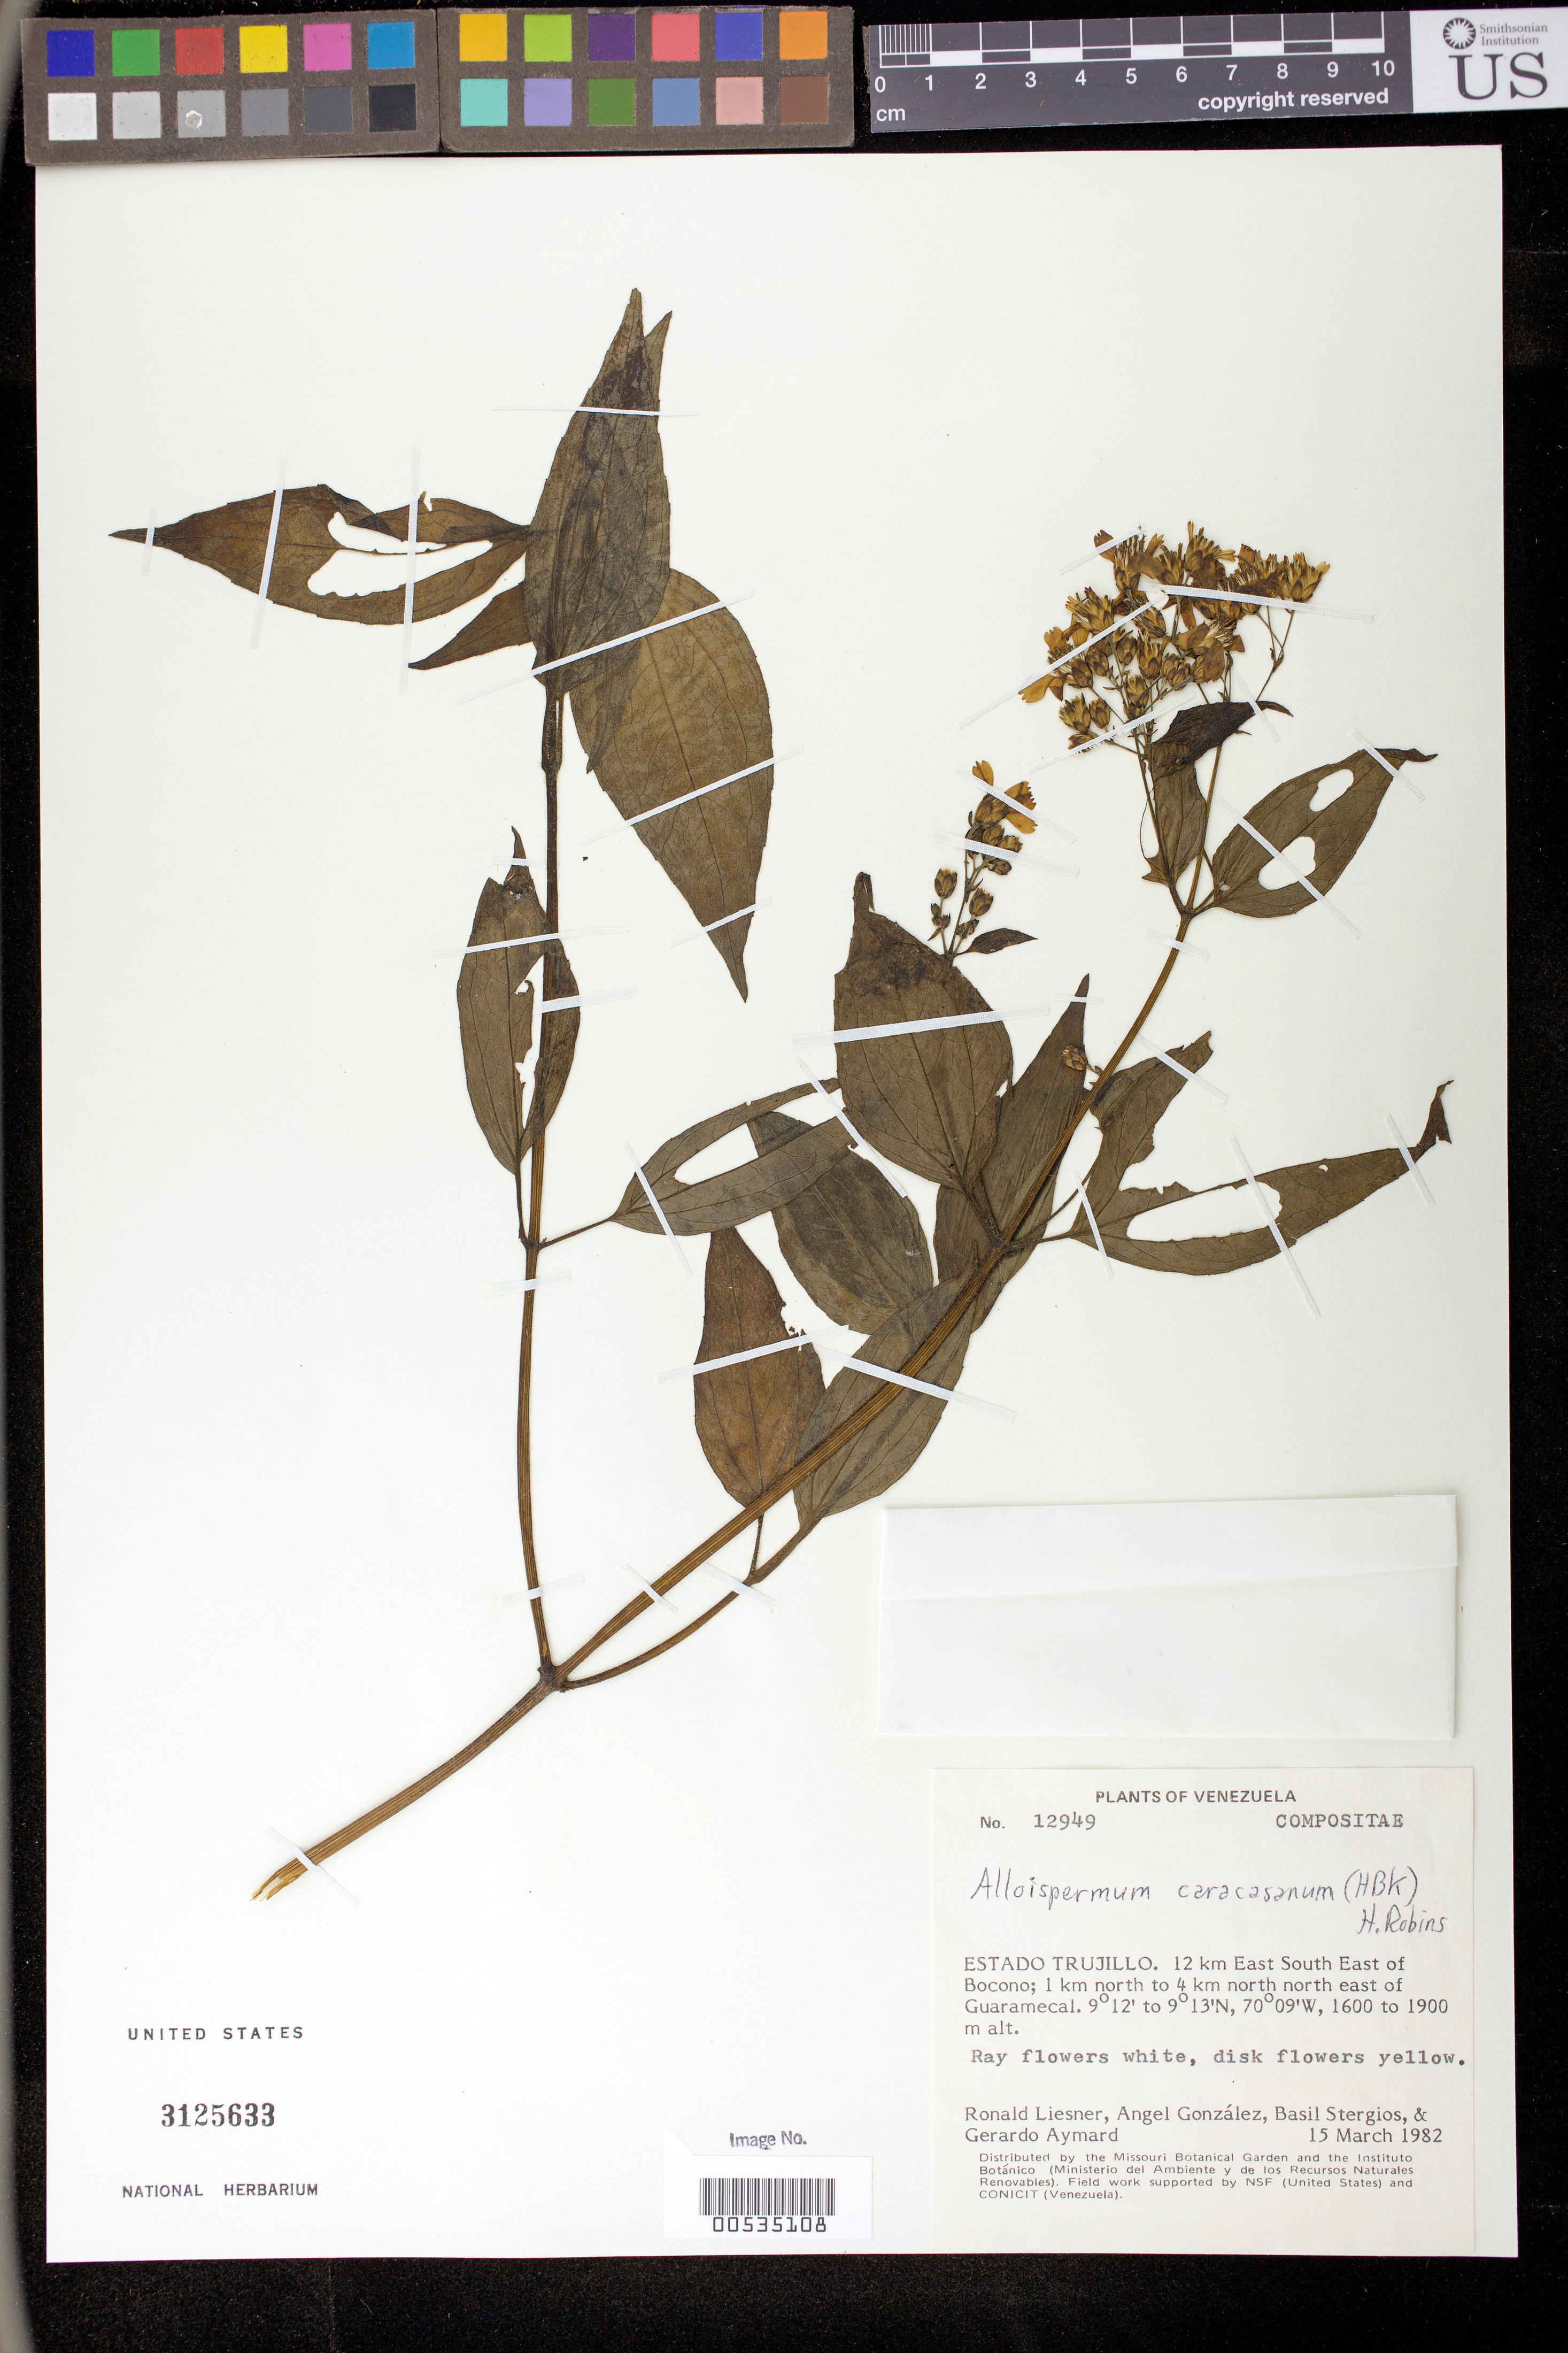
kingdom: Plantae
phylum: Tracheophyta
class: Magnoliopsida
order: Asterales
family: Asteraceae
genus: Alloispermum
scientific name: Alloispermum caracasanum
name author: (Kunth) H. Rob.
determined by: Robinson, Harold E., (US)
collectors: R. L. Liesner, A. C. González, B. G. Stergios & G. A. Aymard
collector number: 12949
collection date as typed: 15 Mar 1982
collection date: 1982-03-15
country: Venezuela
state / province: Trujillo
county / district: Boconó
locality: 12 km ESE of Boconó; 1 km N to 4 km NNE of Guaramacál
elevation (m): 1600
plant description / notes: MO, MY, PORT, US, VEN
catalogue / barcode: US 3125633